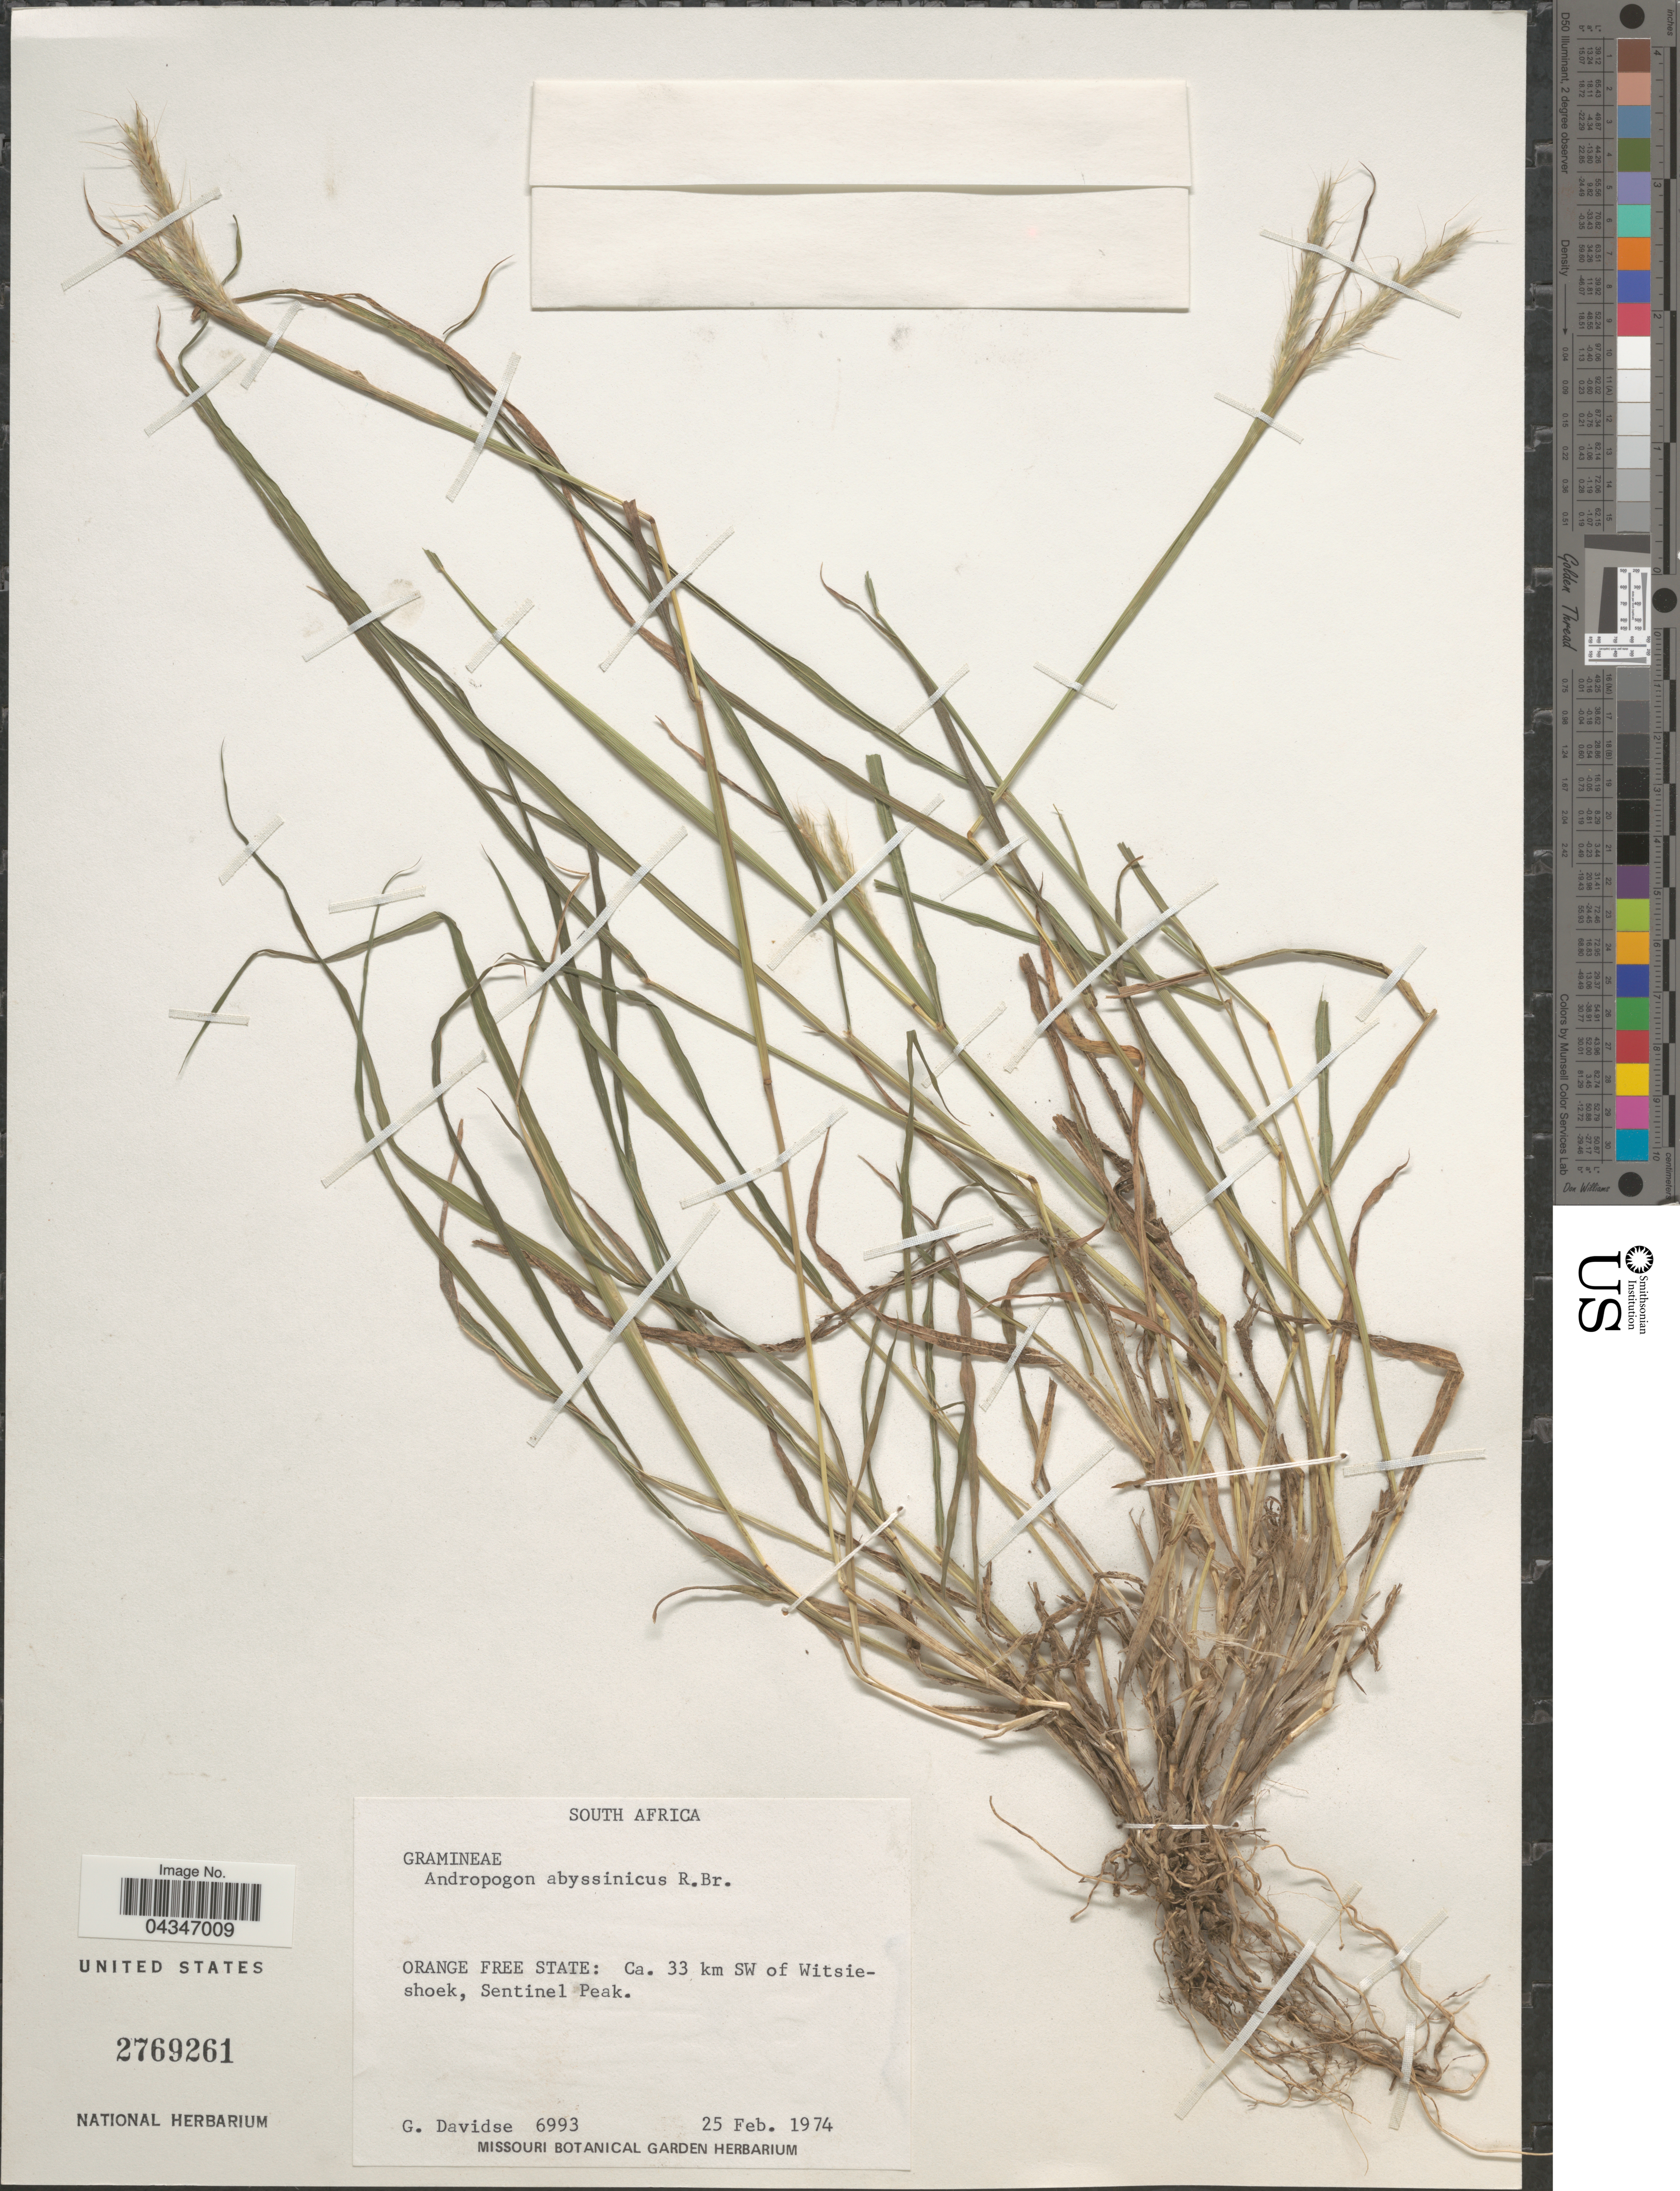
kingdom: Plantae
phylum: Tracheophyta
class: Liliopsida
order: Poales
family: Poaceae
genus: Andropogon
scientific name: Andropogon abyssinicus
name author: Fresen.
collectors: G. Davidse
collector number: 6993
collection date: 1974-02-25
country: South Africa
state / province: Free State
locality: Ca. 33 km SW of Witsieshoek, Sentinel Peak.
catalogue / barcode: US 2769261